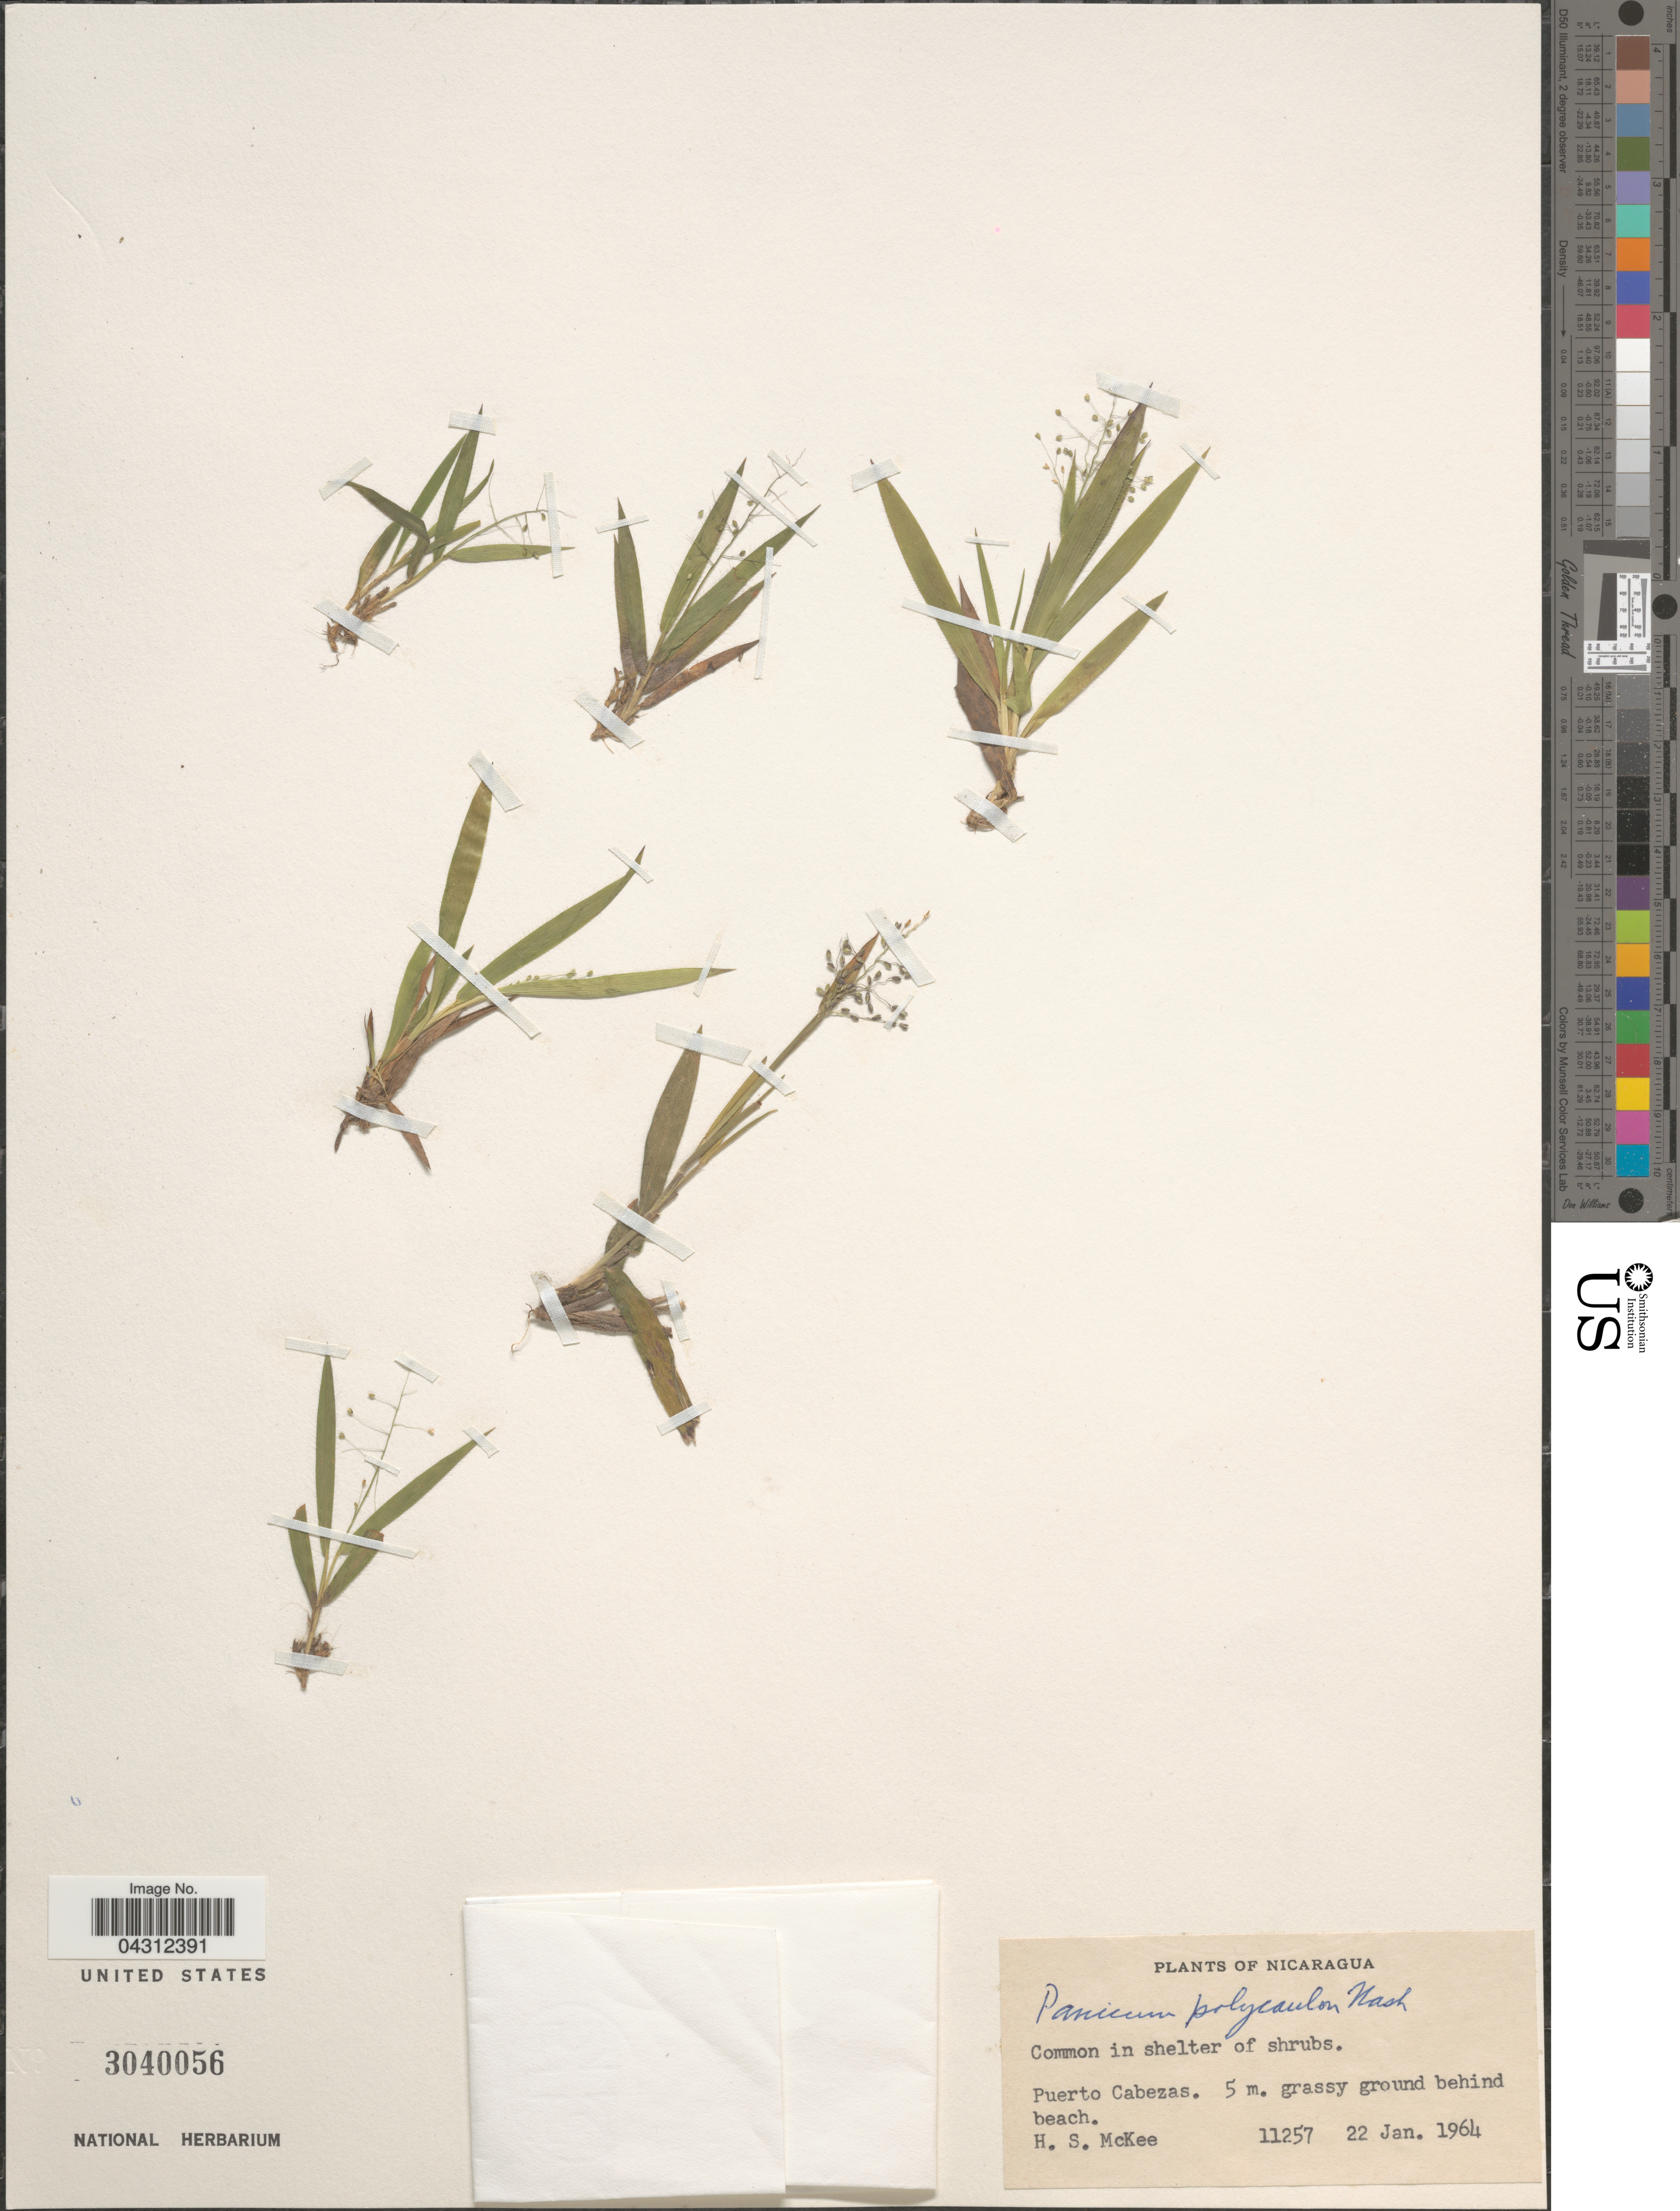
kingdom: Plantae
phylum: Tracheophyta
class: Liliopsida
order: Poales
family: Poaceae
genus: Dichanthelium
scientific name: Dichanthelium strigosum var. glabrescens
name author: (Griseb.) Freckmann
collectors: H. S. McKee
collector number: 11257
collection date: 1964-01-22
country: Nicaragua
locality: Puerto Cabezas.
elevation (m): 5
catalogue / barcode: US 3040056